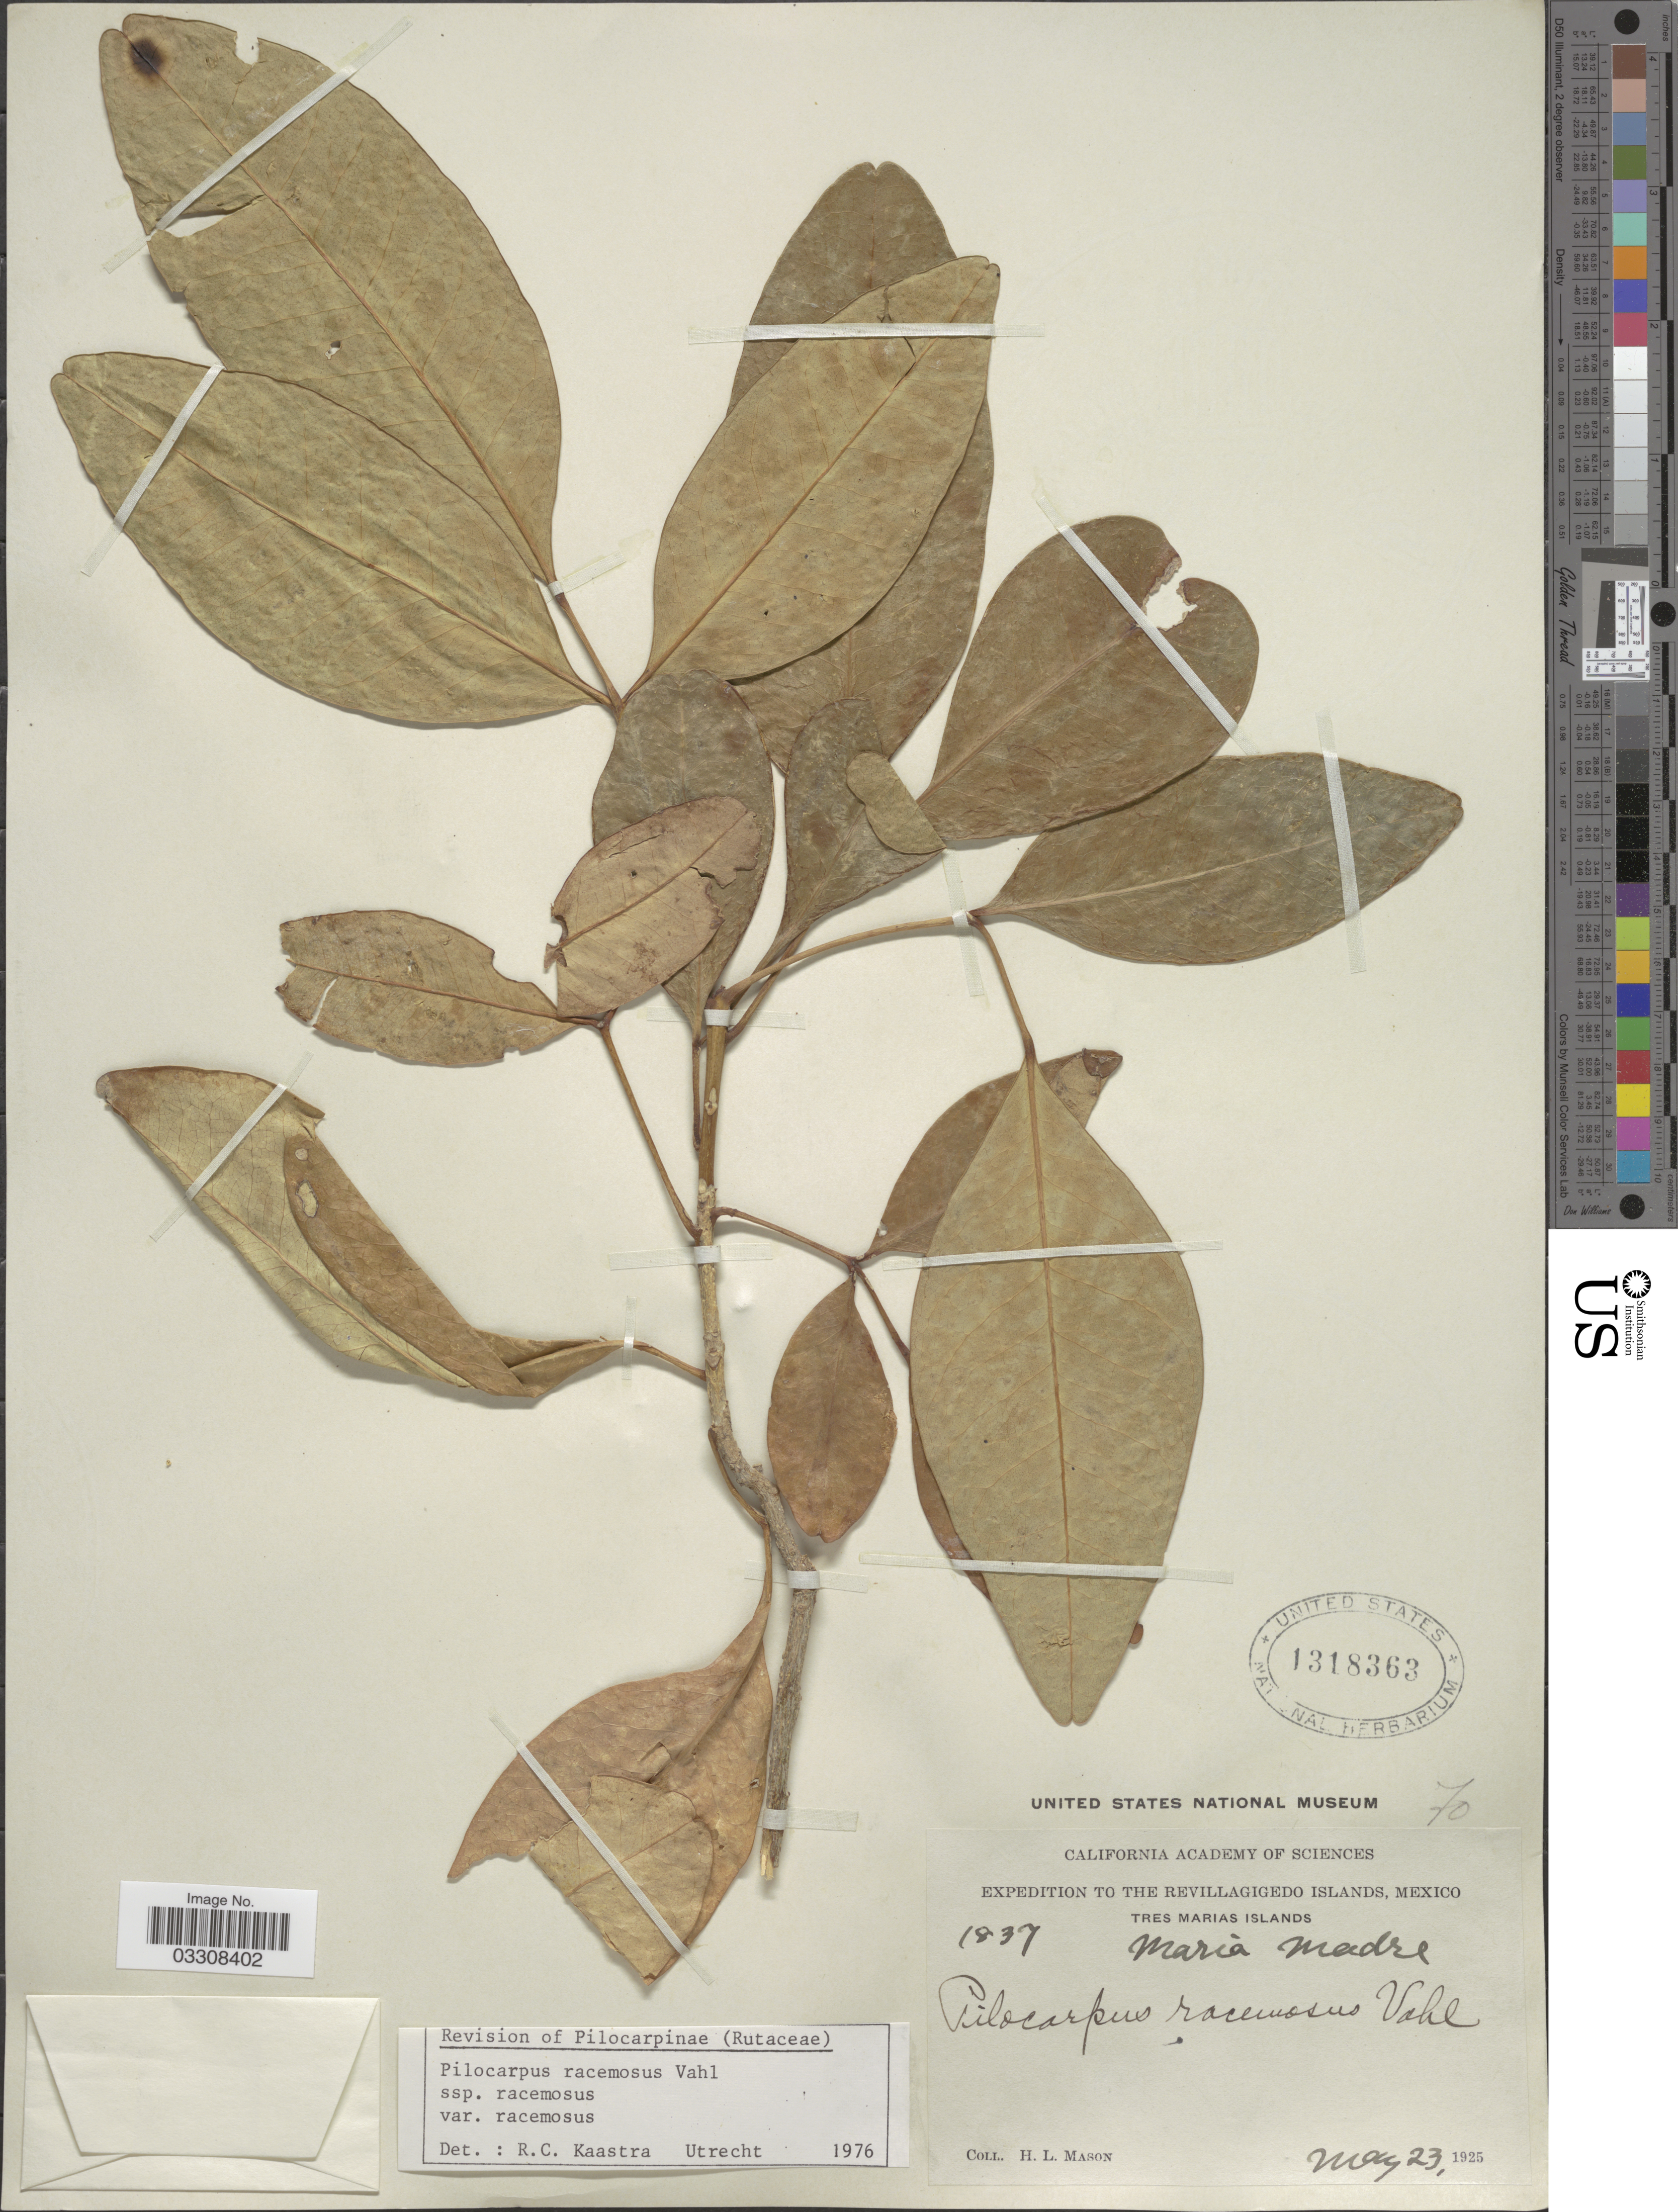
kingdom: Plantae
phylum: Tracheophyta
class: Magnoliopsida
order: Sapindales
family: Rutaceae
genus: Pilocarpus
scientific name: Pilocarpus racemosus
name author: Vahl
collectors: H. L. Mason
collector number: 1837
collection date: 1925-05-23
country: Mexico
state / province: Nayarit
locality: The Revillagigedo Islands. Tres Marias Islands. Maria Madre.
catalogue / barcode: US 1318363